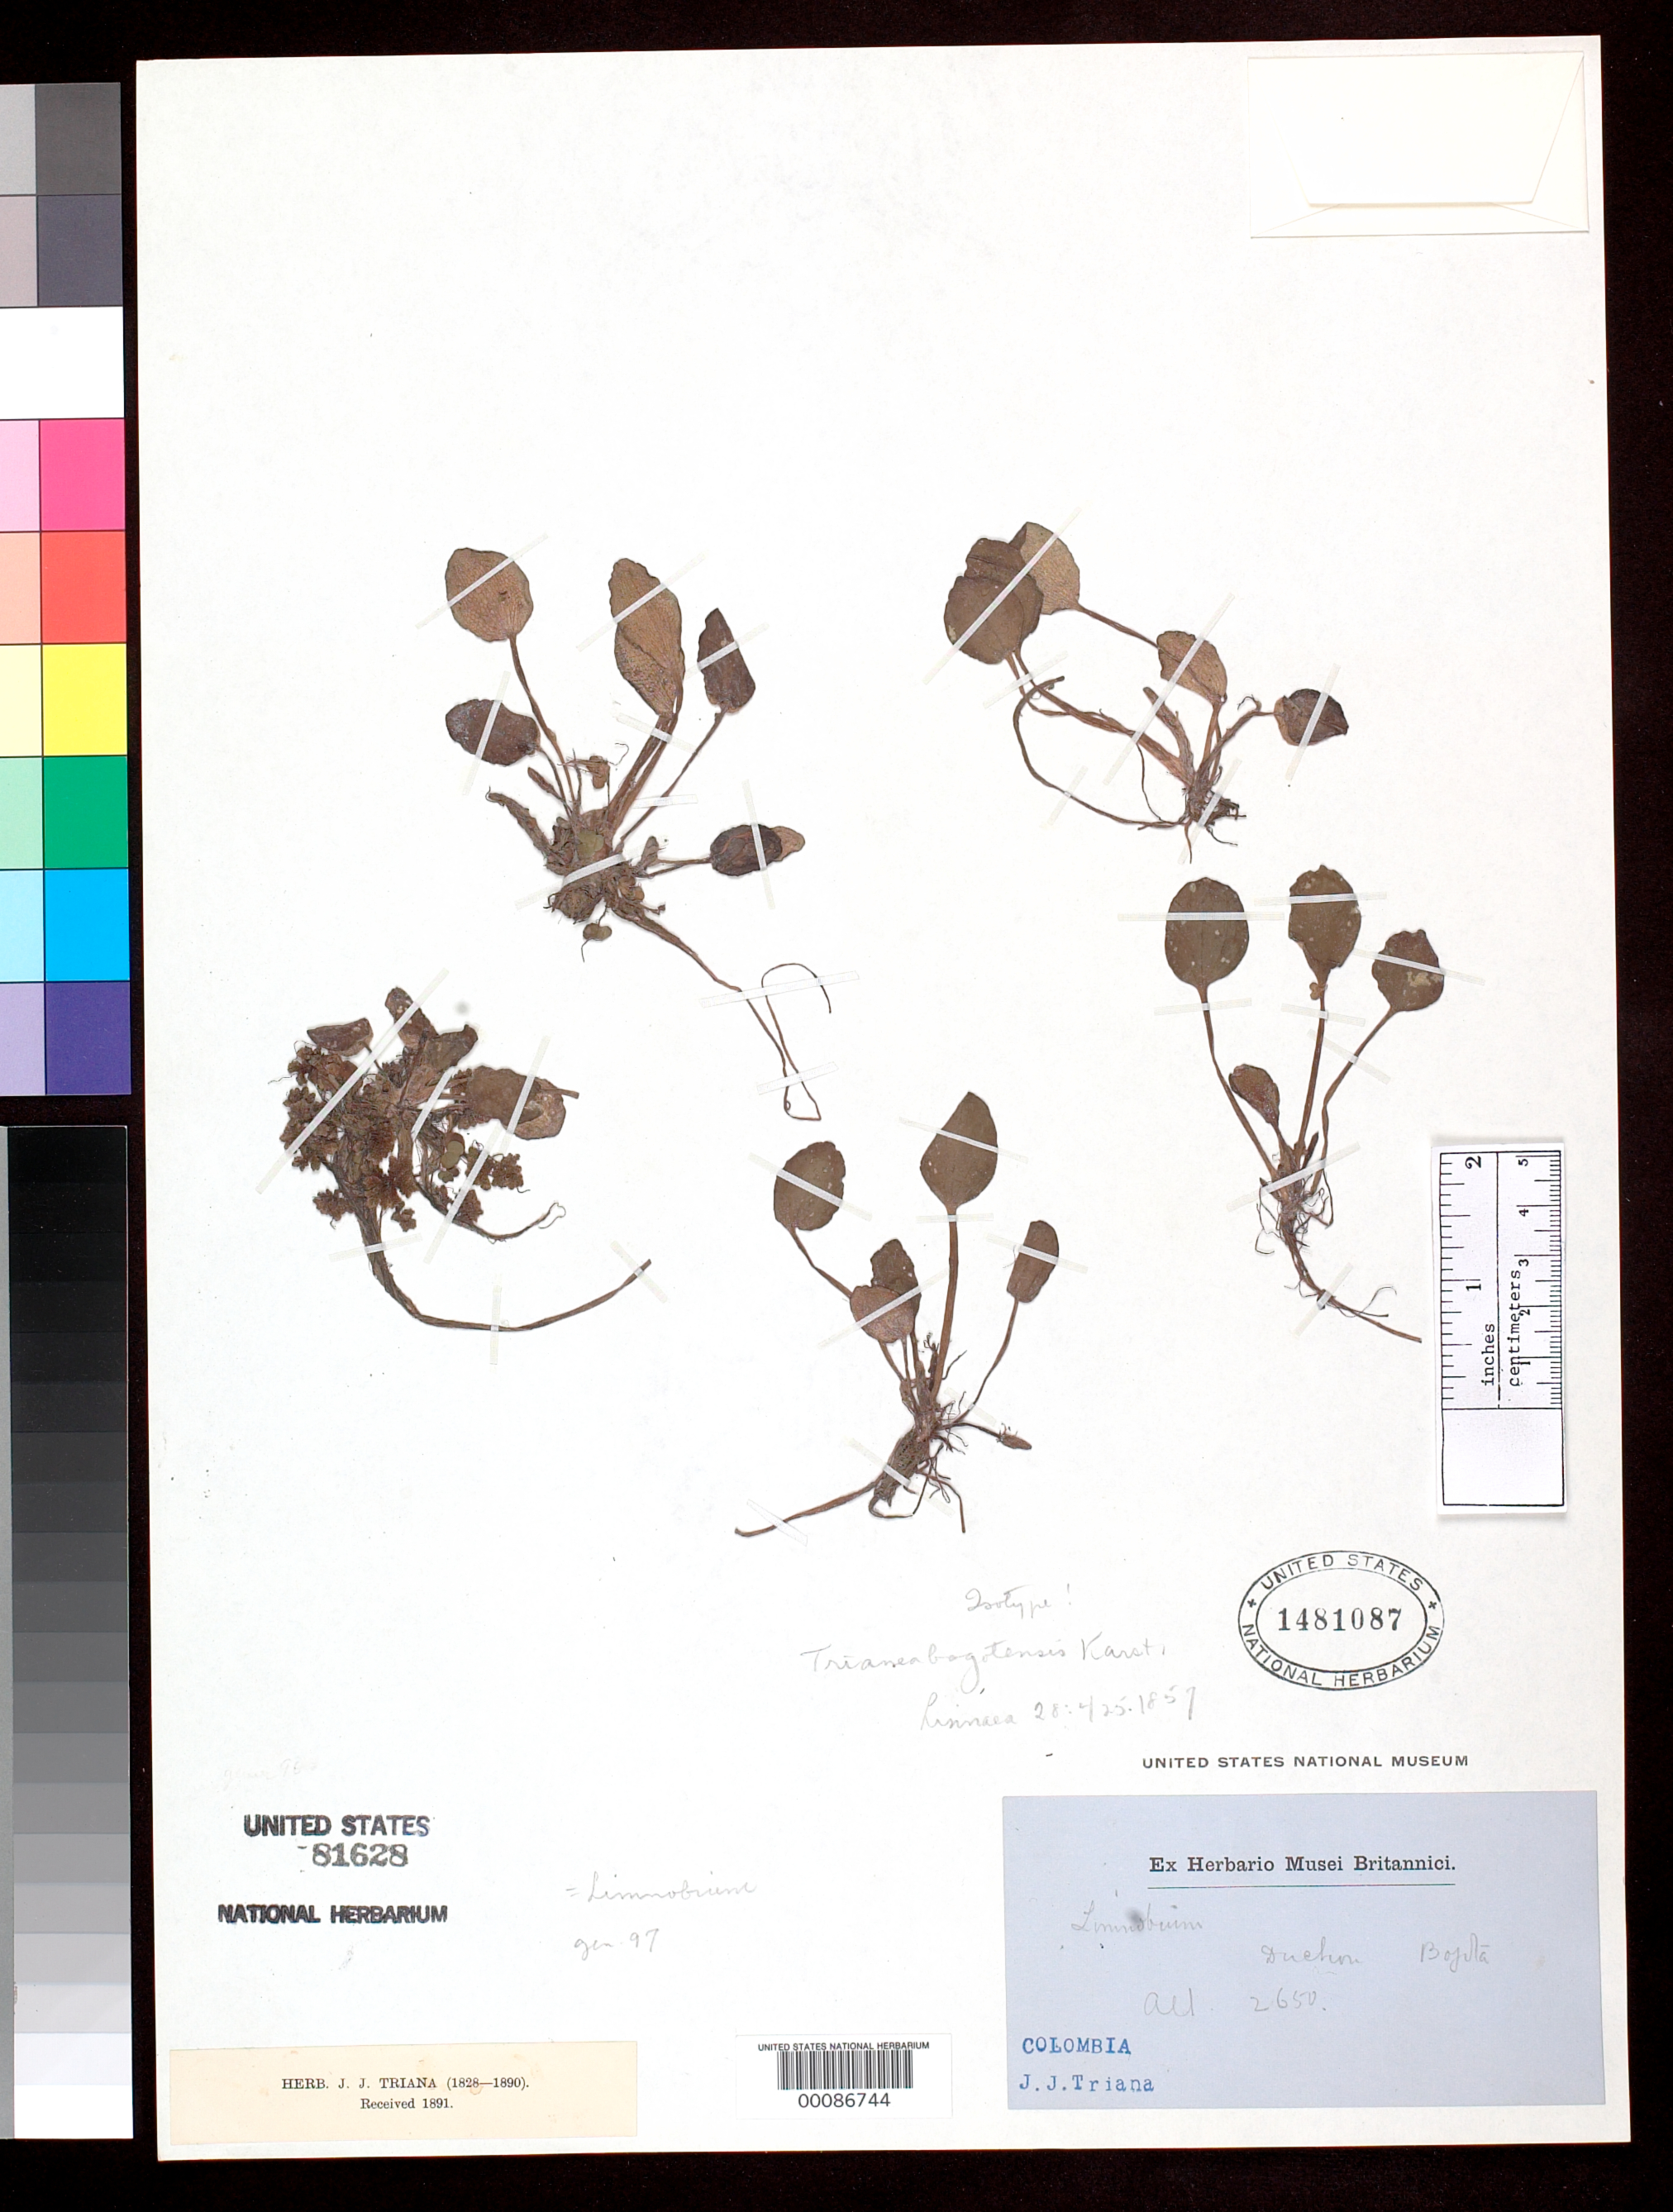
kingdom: Plantae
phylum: Tracheophyta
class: Liliopsida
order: Alismatales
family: Hydrocharitaceae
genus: Trianea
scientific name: Trianea bogotensis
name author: H. Karst.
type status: Isotype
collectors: J. J. Triana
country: Colombia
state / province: Cundinamarca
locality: Bogota.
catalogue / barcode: US 1481087